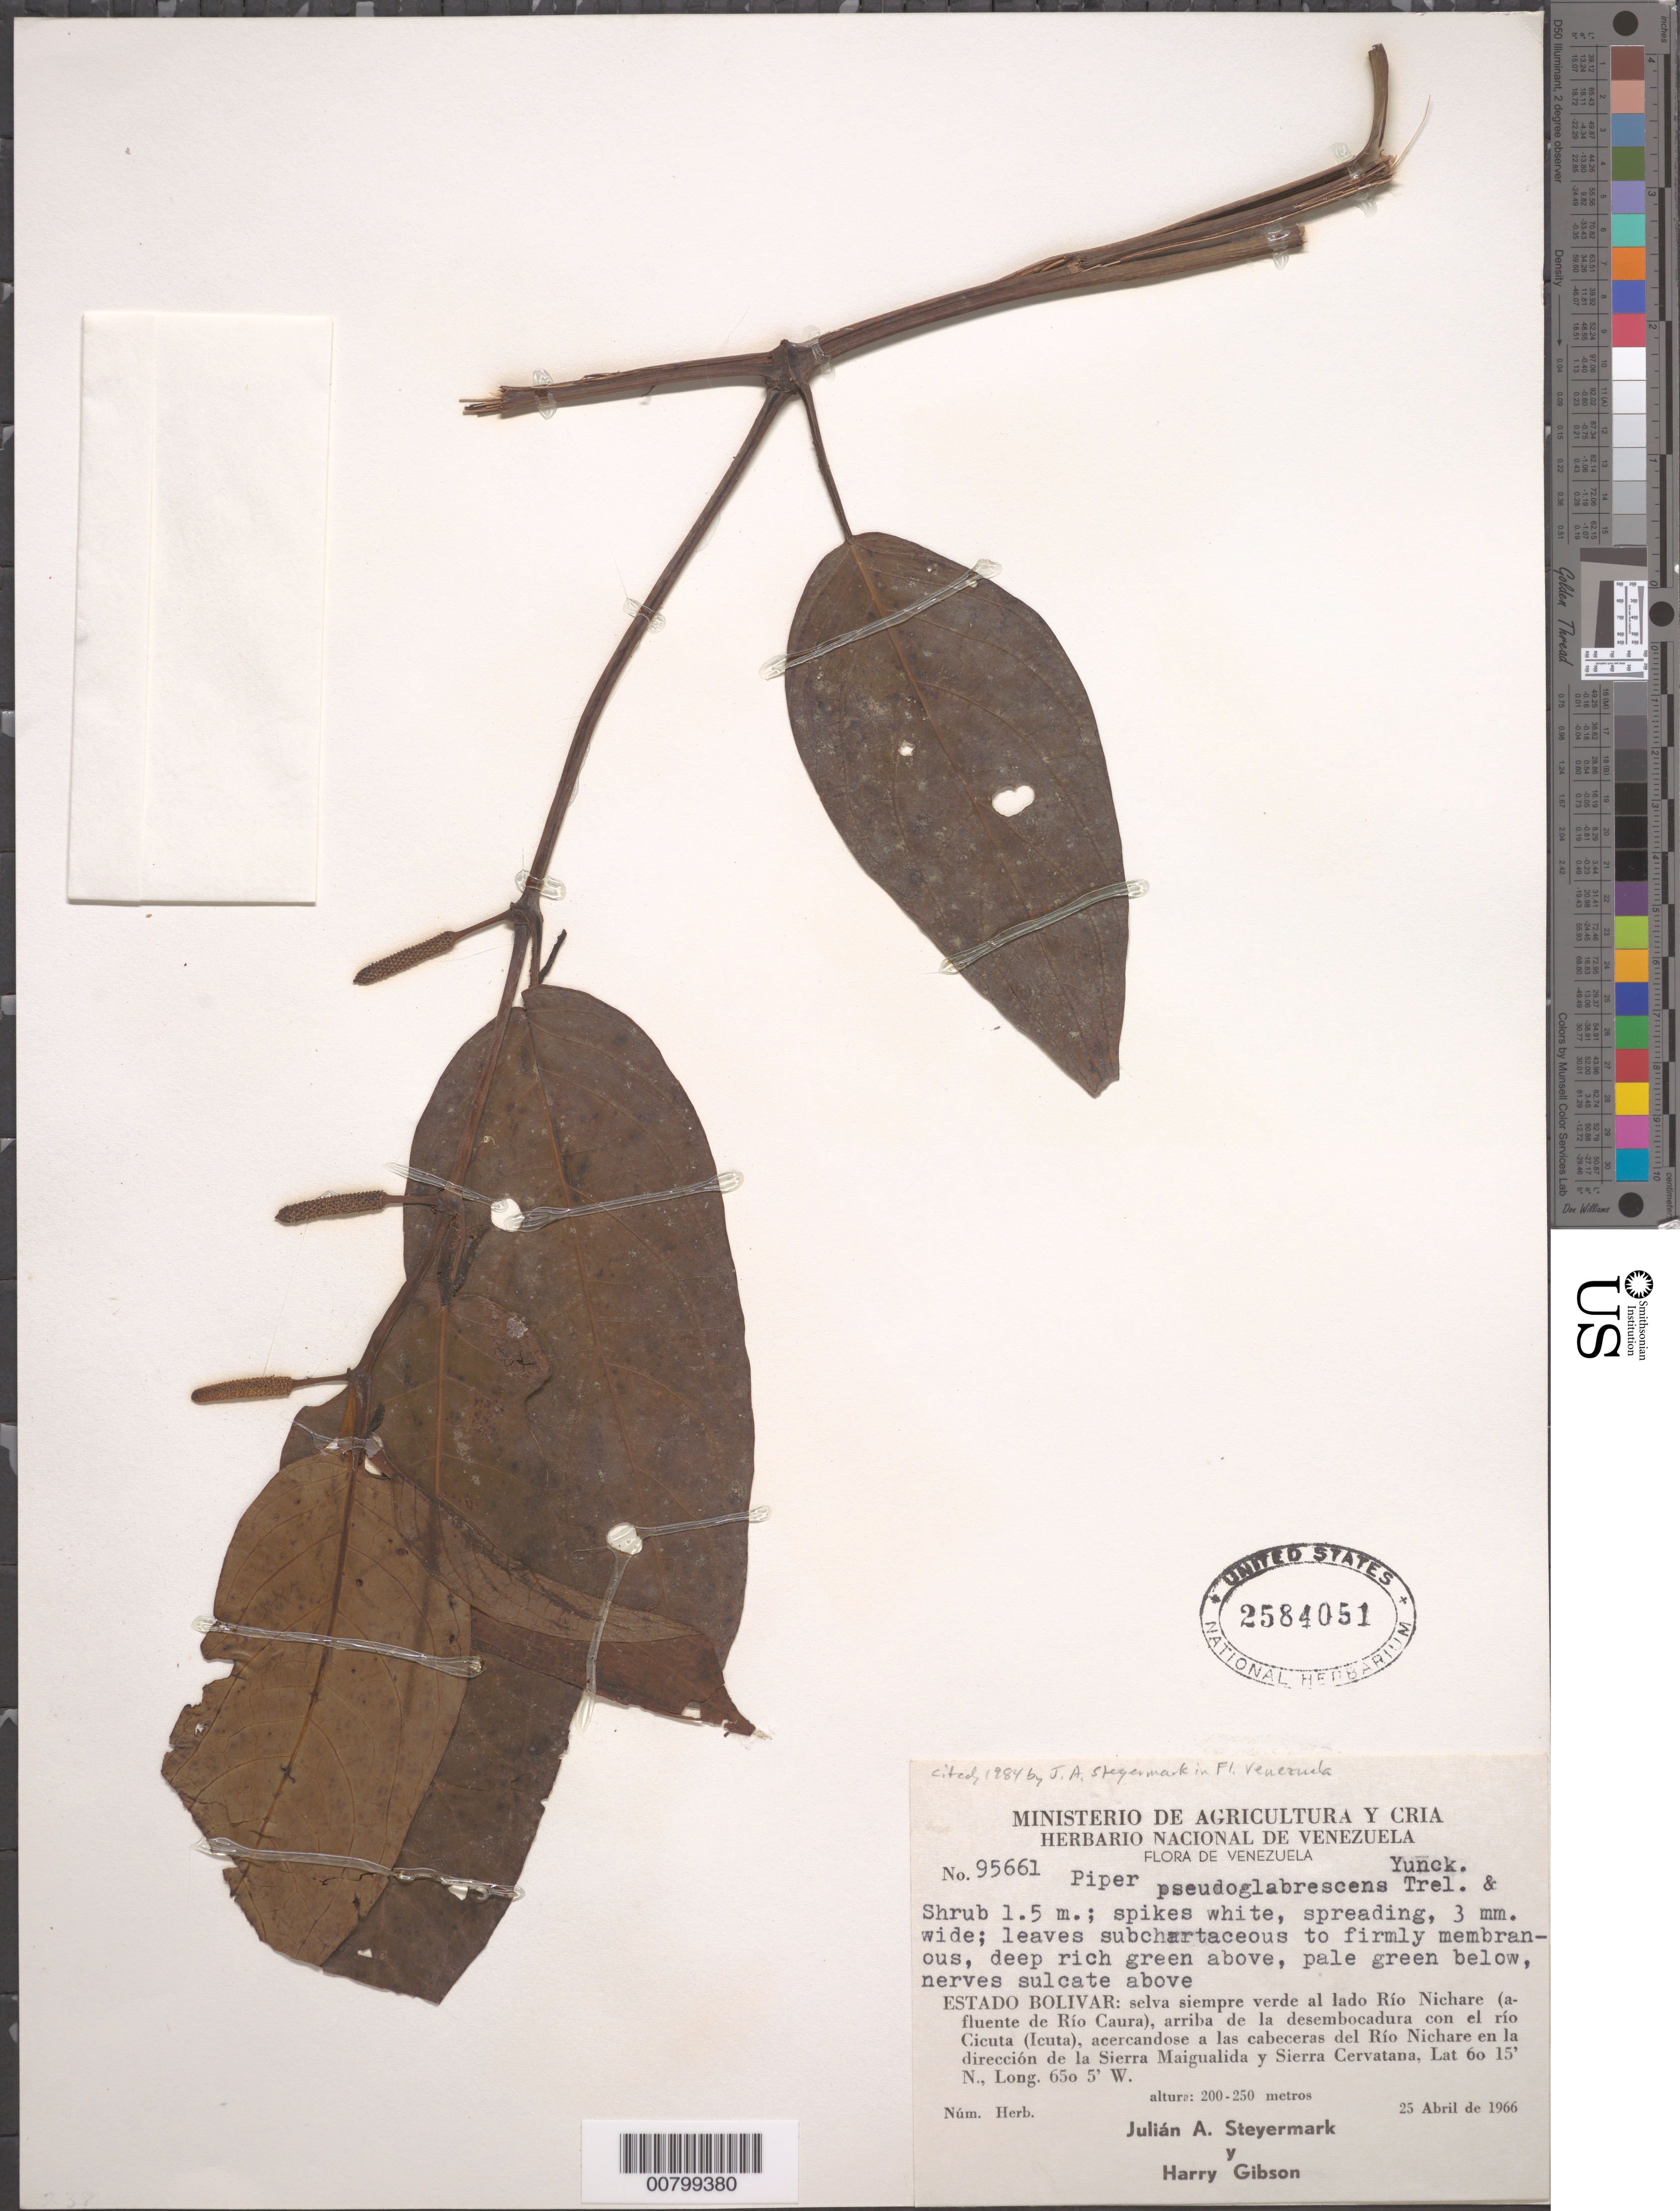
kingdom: Plantae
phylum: Tracheophyta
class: Magnoliopsida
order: Piperales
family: Piperaceae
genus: Piper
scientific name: Piper pseudoglabrescens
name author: Trel. & Yunck.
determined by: Steyermark, Julian A., (VEN)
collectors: J. Steyermark & H. Gibson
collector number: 95661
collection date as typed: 25-Apr-66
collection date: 1966-04-25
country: Venezuela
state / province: Bolívar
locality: Río Nichare (affl. Río Caura), Río Cicuta, at mouth of Río Nichare, toward Sierra Maigualida & Sierra Cervatana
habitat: Evergreen forest along river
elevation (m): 200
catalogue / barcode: US 2584051